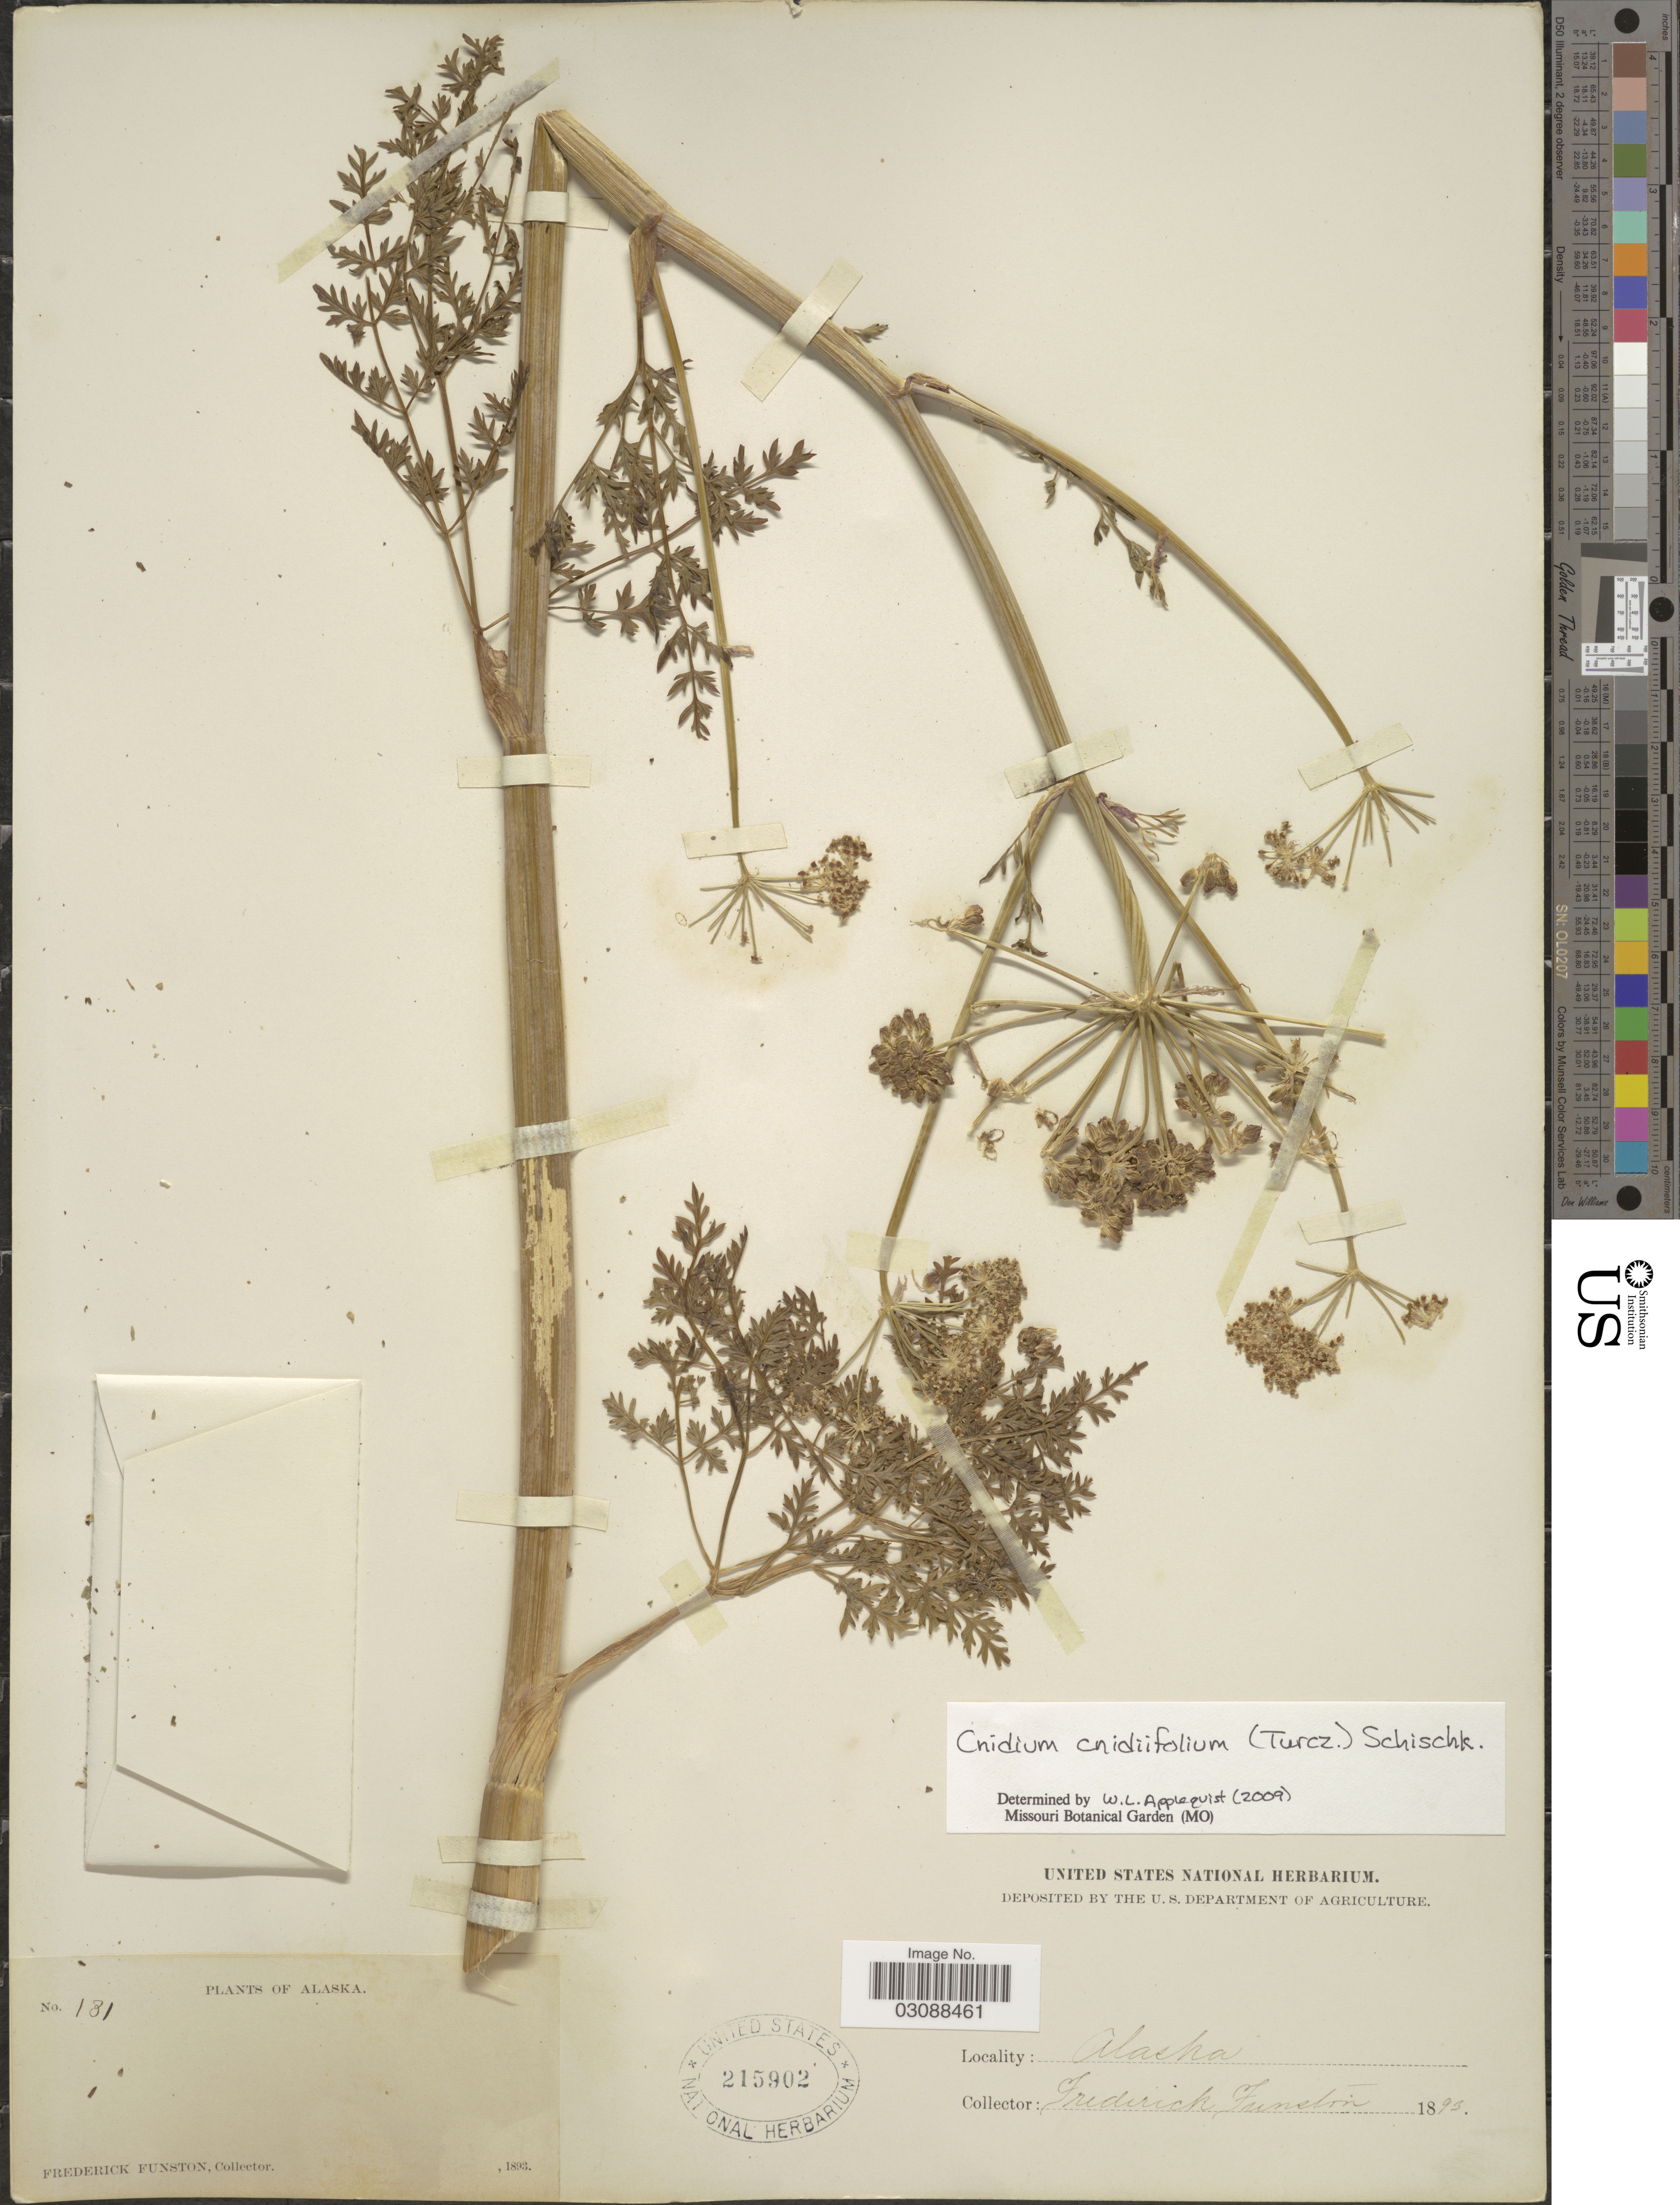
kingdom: Plantae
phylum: Tracheophyta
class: Magnoliopsida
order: Apiales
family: Apiaceae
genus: Cnidium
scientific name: Cnidium cnidiifolium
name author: (Turcz.) Schischk.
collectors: F. Funston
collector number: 131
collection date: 1893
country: United States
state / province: Alaska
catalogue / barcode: US 215902